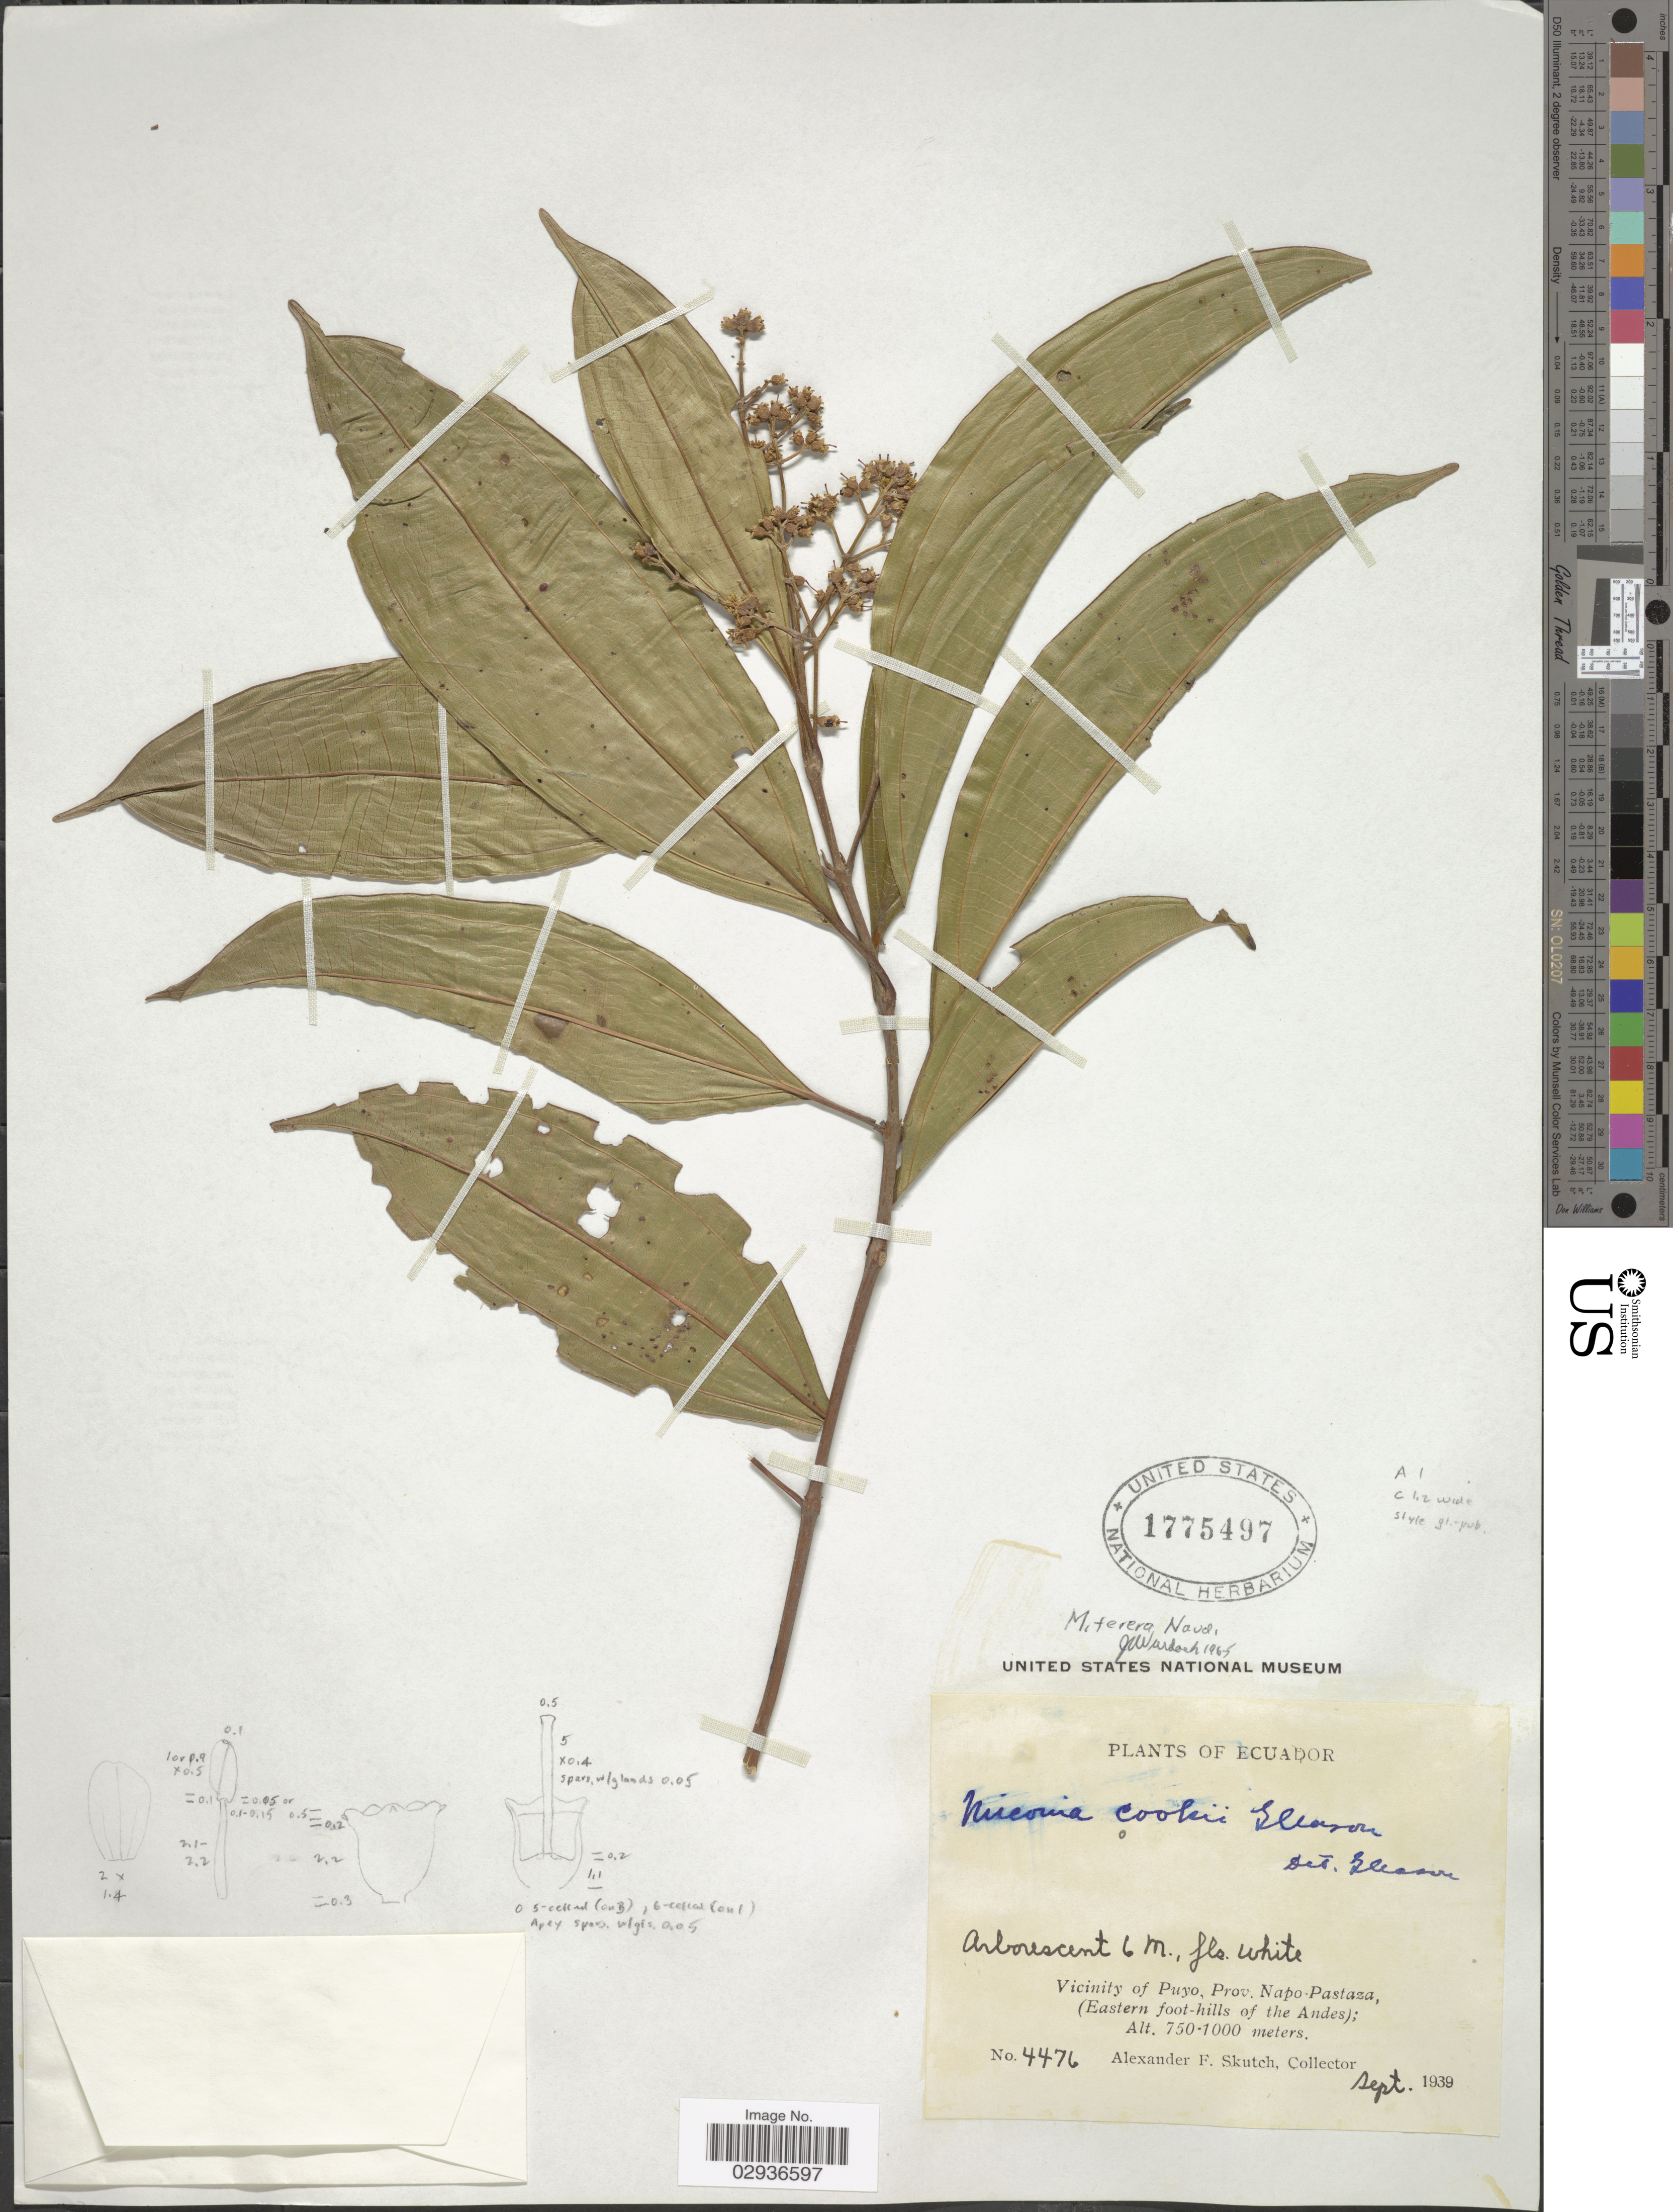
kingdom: Plantae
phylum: Tracheophyta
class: Magnoliopsida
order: Myrtales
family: Melastomataceae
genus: Miconia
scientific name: Miconia barbeyana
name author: Cogn.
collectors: A. F. Skutch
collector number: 4476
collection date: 1939-09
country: Ecuador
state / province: Pastaza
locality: Vicinity of Puyo, Prov. Napo-Pastaza, (Eastern foot-hills of the Andes).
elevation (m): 750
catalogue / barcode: US 1775497